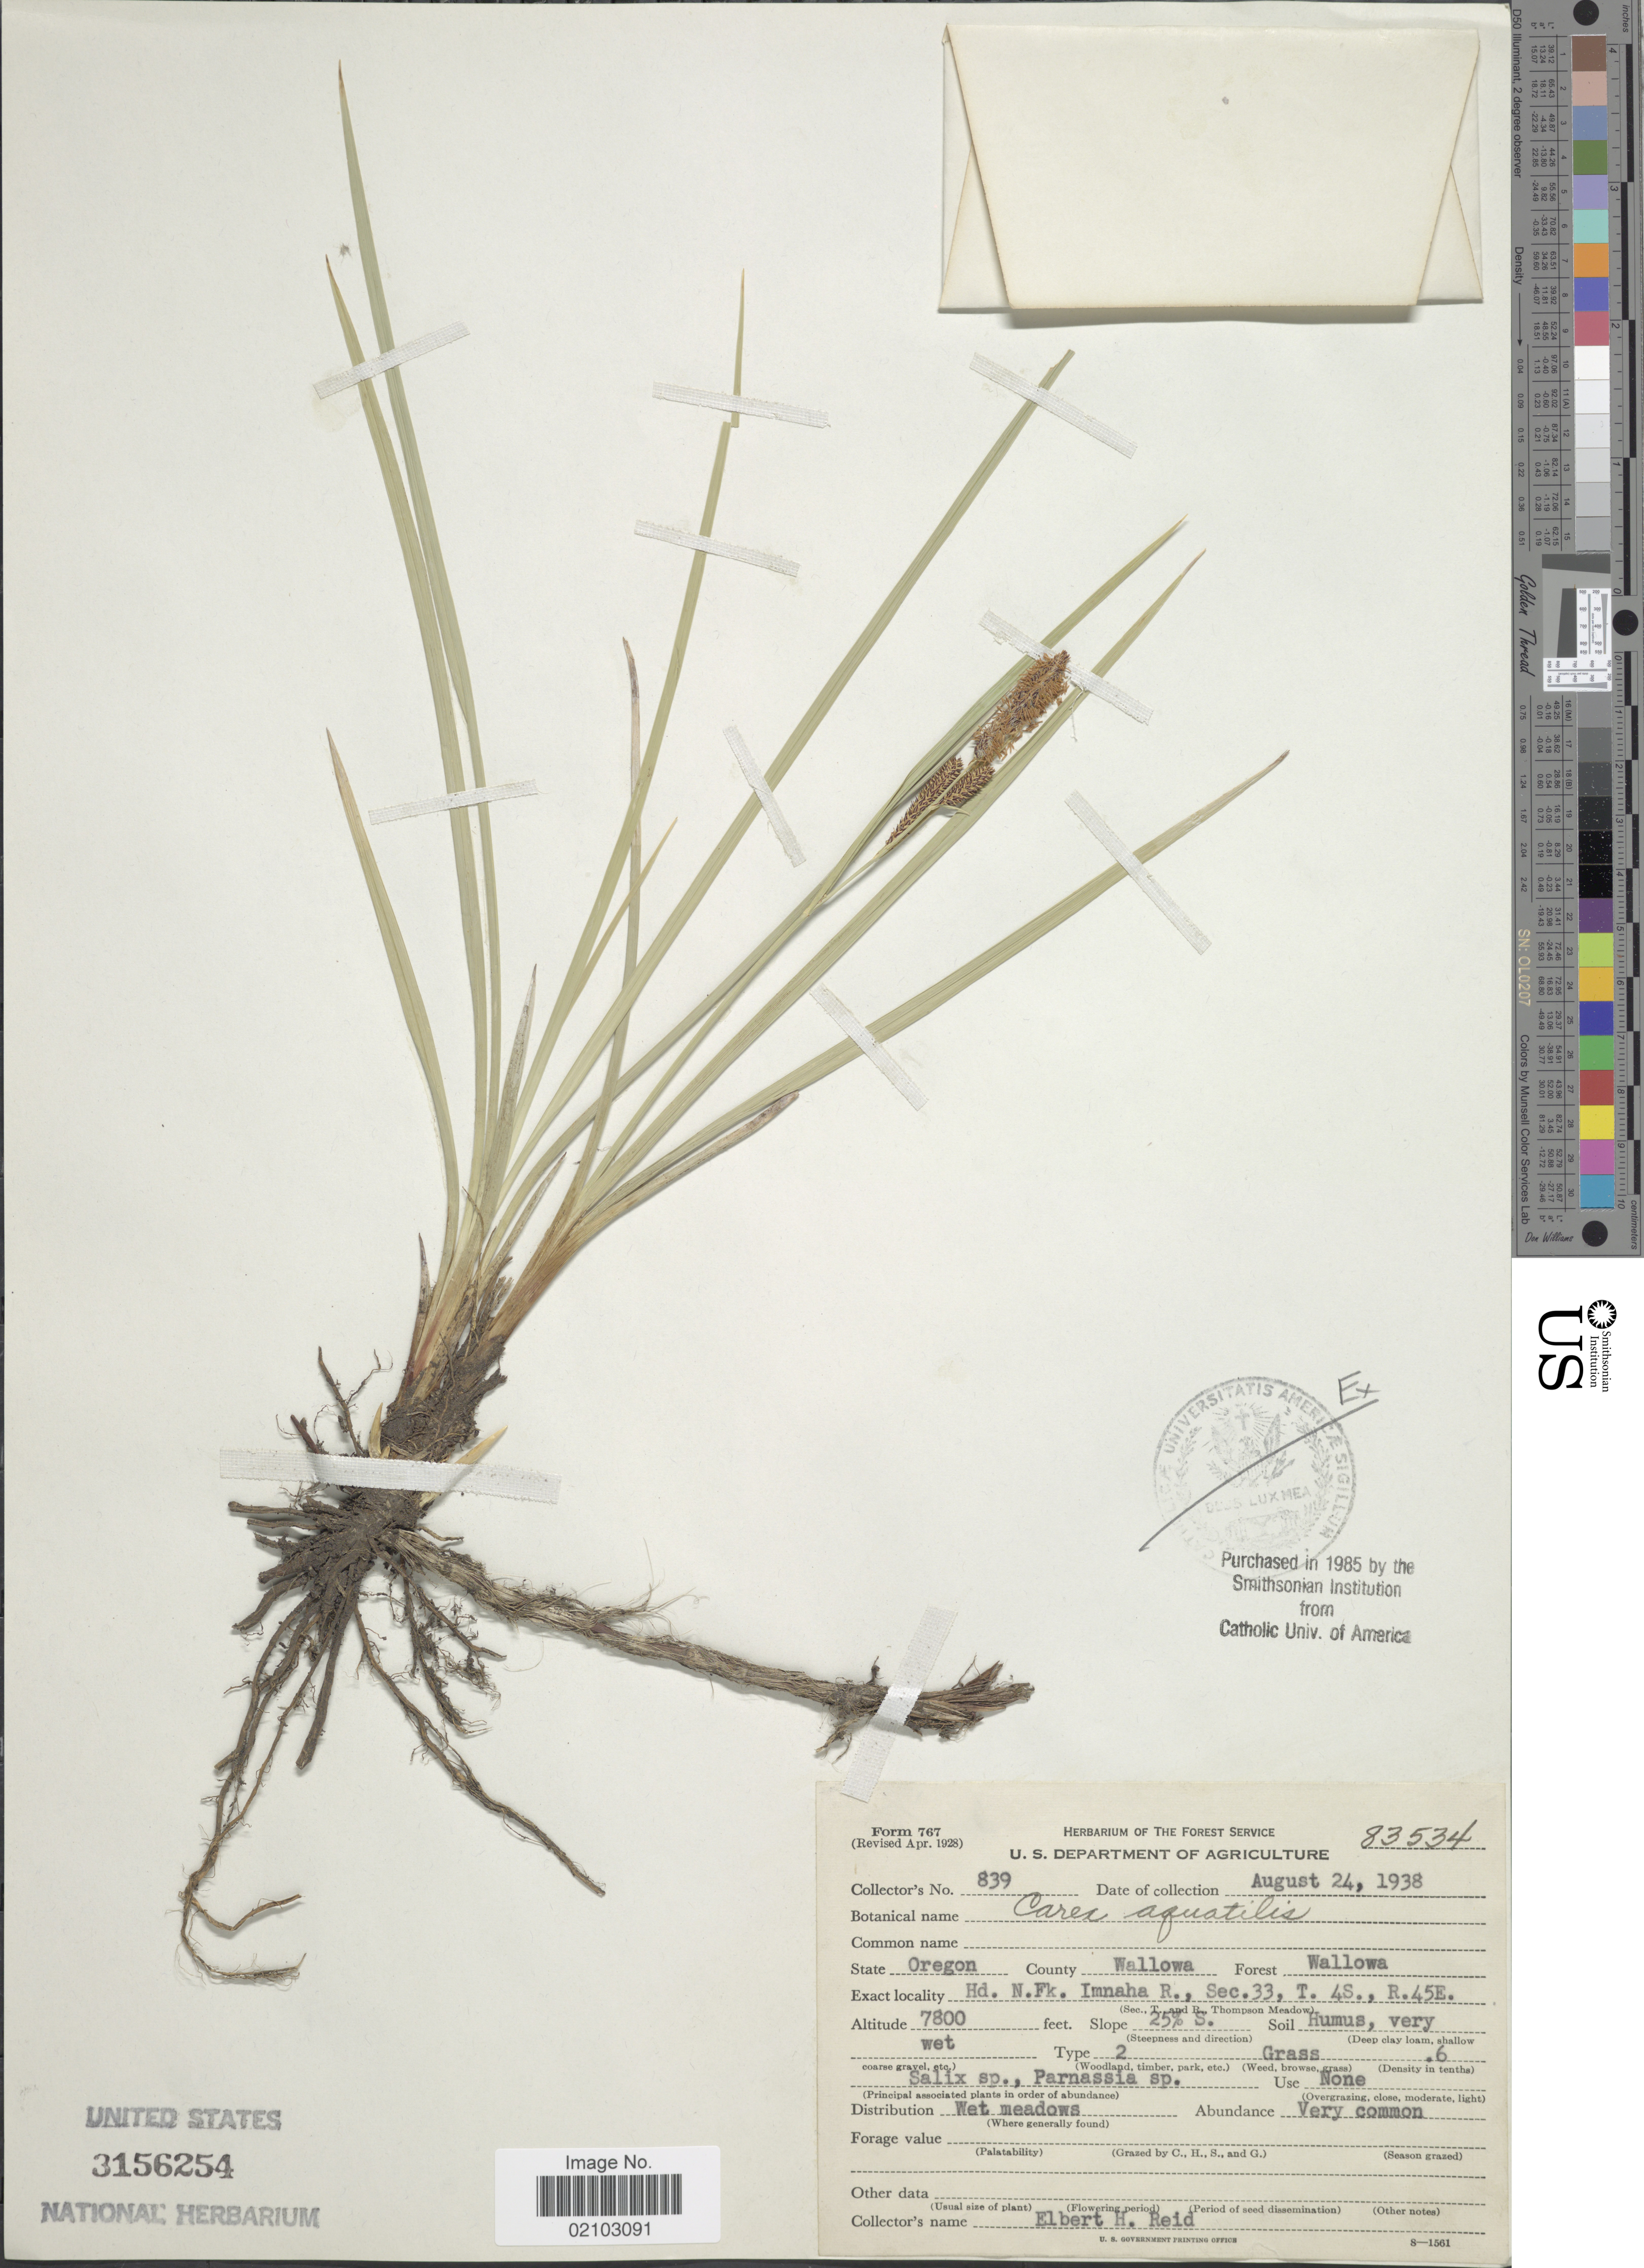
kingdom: Plantae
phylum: Tracheophyta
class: Liliopsida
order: Poales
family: Cyperaceae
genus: Carex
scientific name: Carex aquatilis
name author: Wahlenb.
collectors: E. Reid.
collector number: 839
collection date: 1938-08-24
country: United States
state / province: Oregon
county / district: Wallowa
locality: County Wallowa, Forest Wallowa, Hd. N.FK. Imnaha R., Sec. 33, T. 4S., R.45E.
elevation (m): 2377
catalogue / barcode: US 3156254